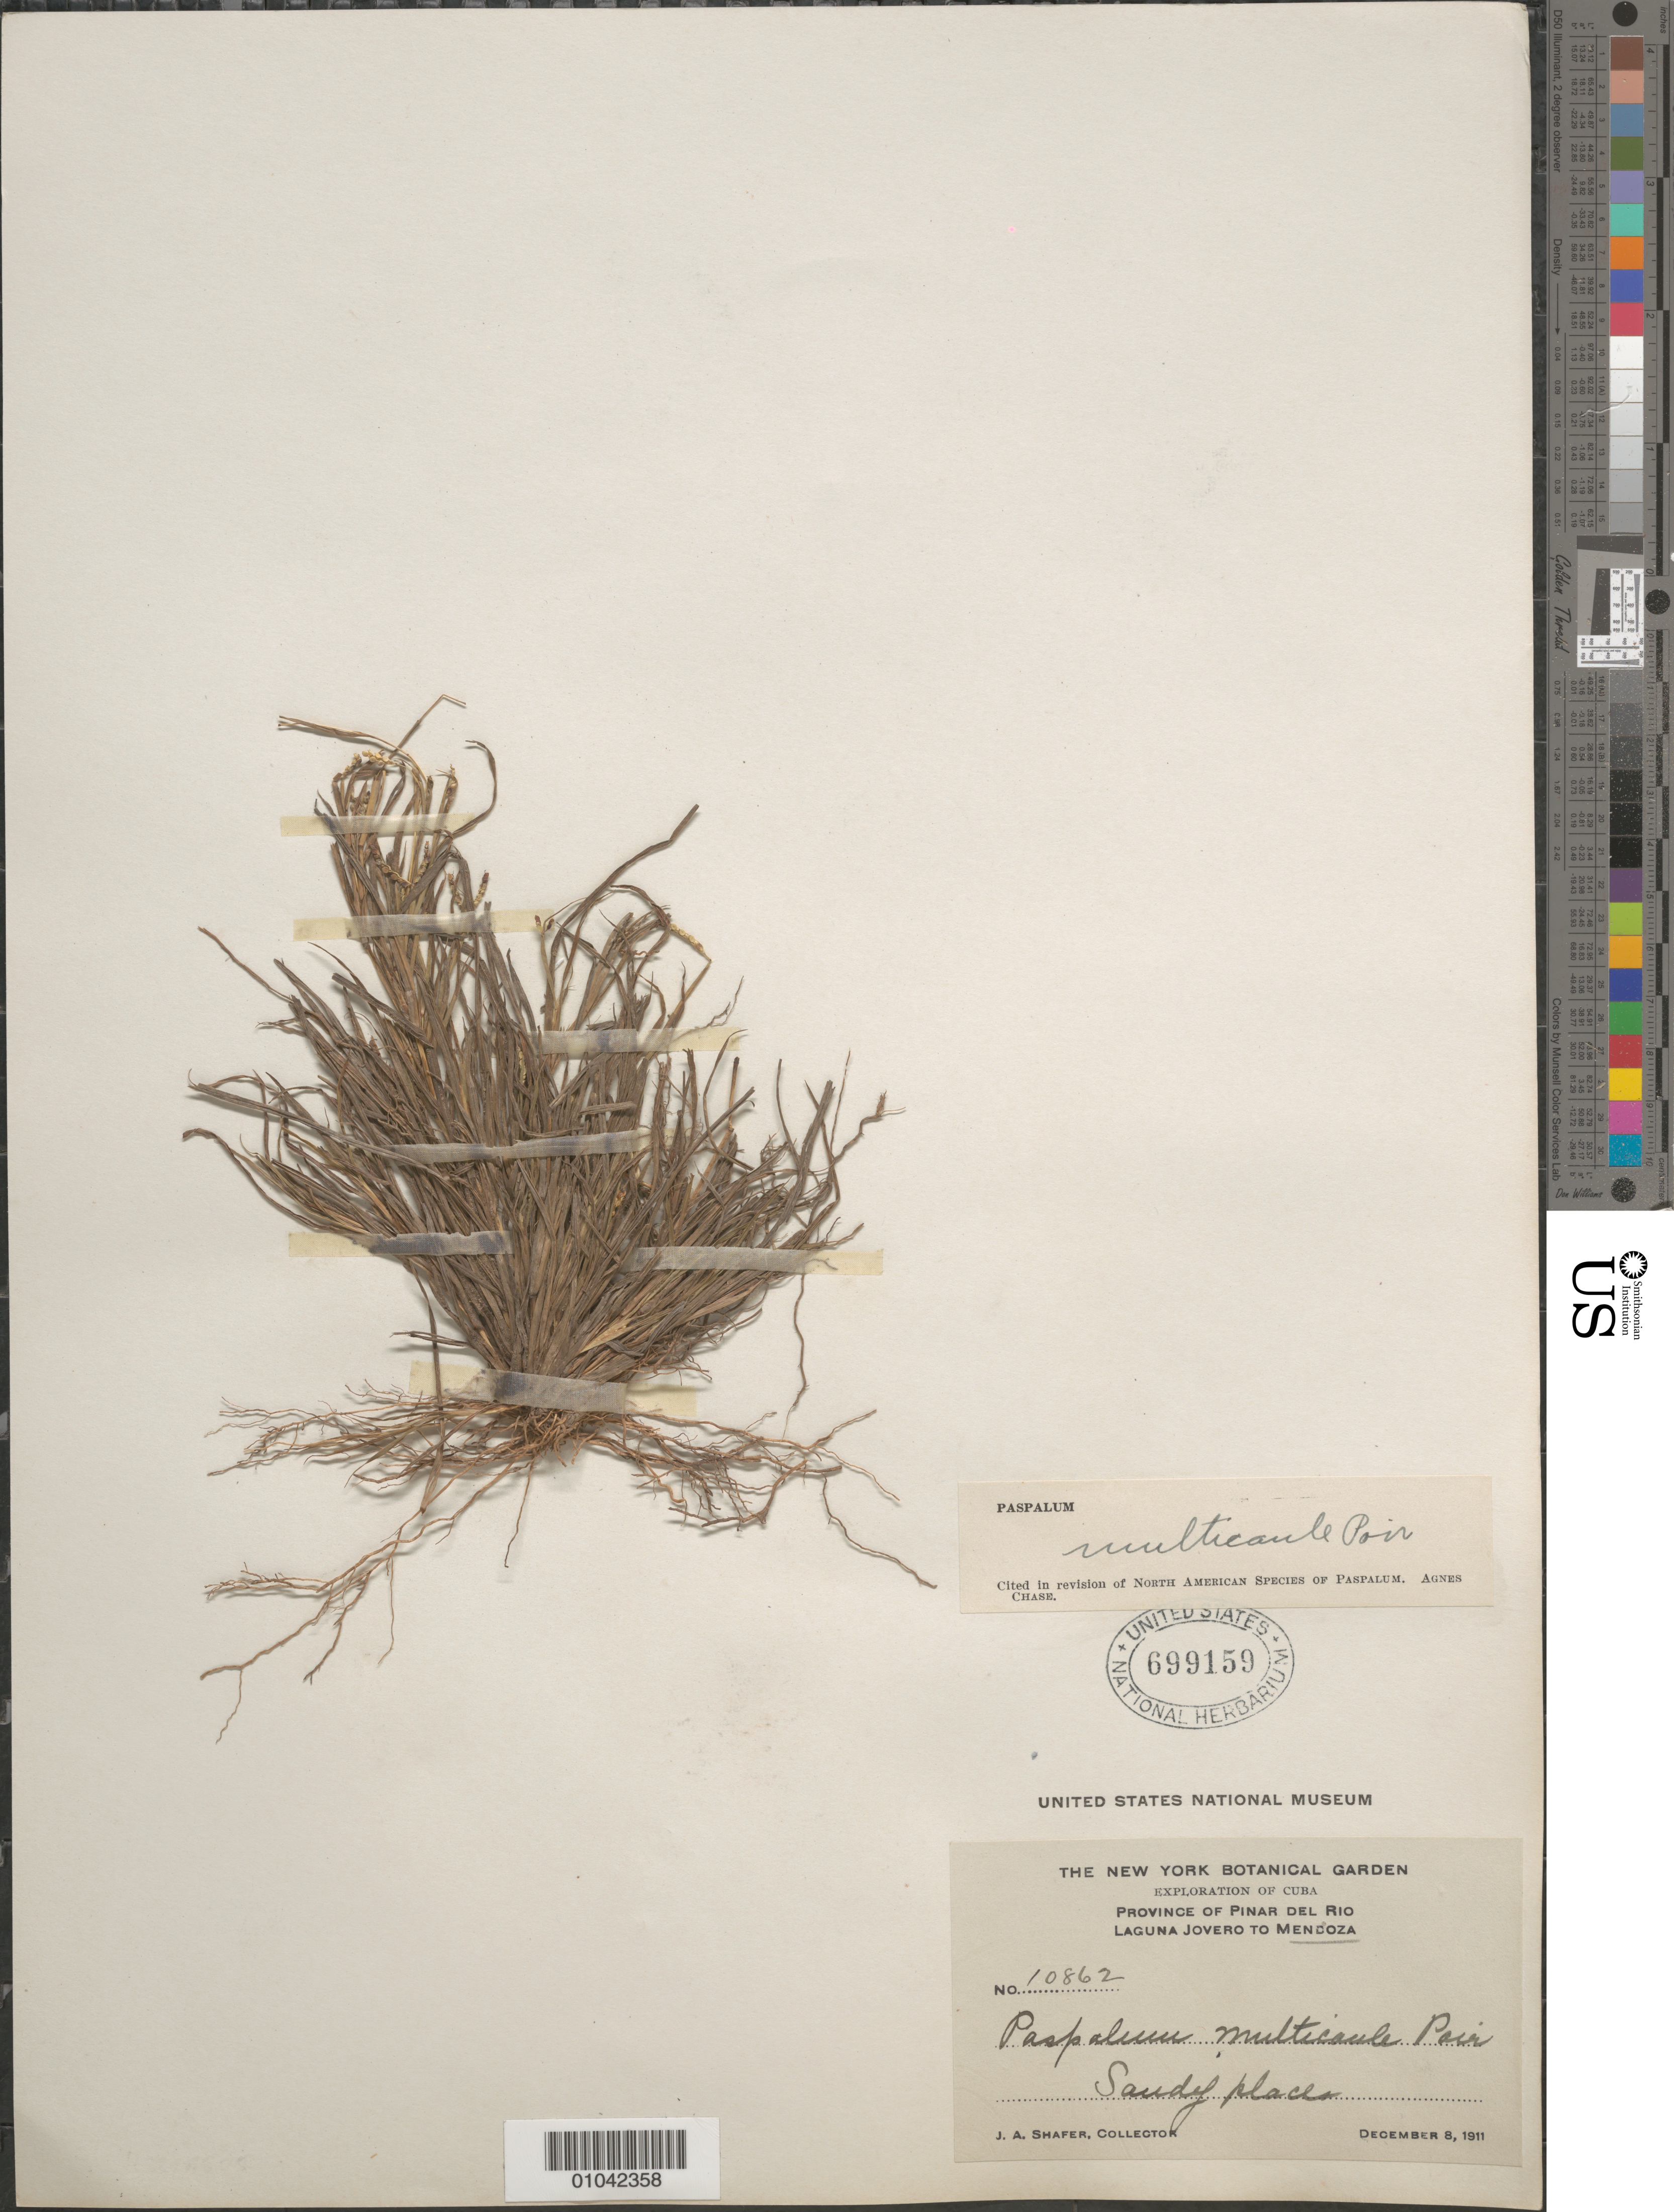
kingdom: Plantae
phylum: Tracheophyta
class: Liliopsida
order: Poales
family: Poaceae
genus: Paspalum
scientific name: Paspalum multicaule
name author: Poir.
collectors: J. A. Shafer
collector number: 10862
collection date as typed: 08 Dec 1911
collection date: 1911-12-08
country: Cuba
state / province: Pinar del Rio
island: Cuba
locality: Laguna Jovero to Mendoza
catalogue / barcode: US 699159